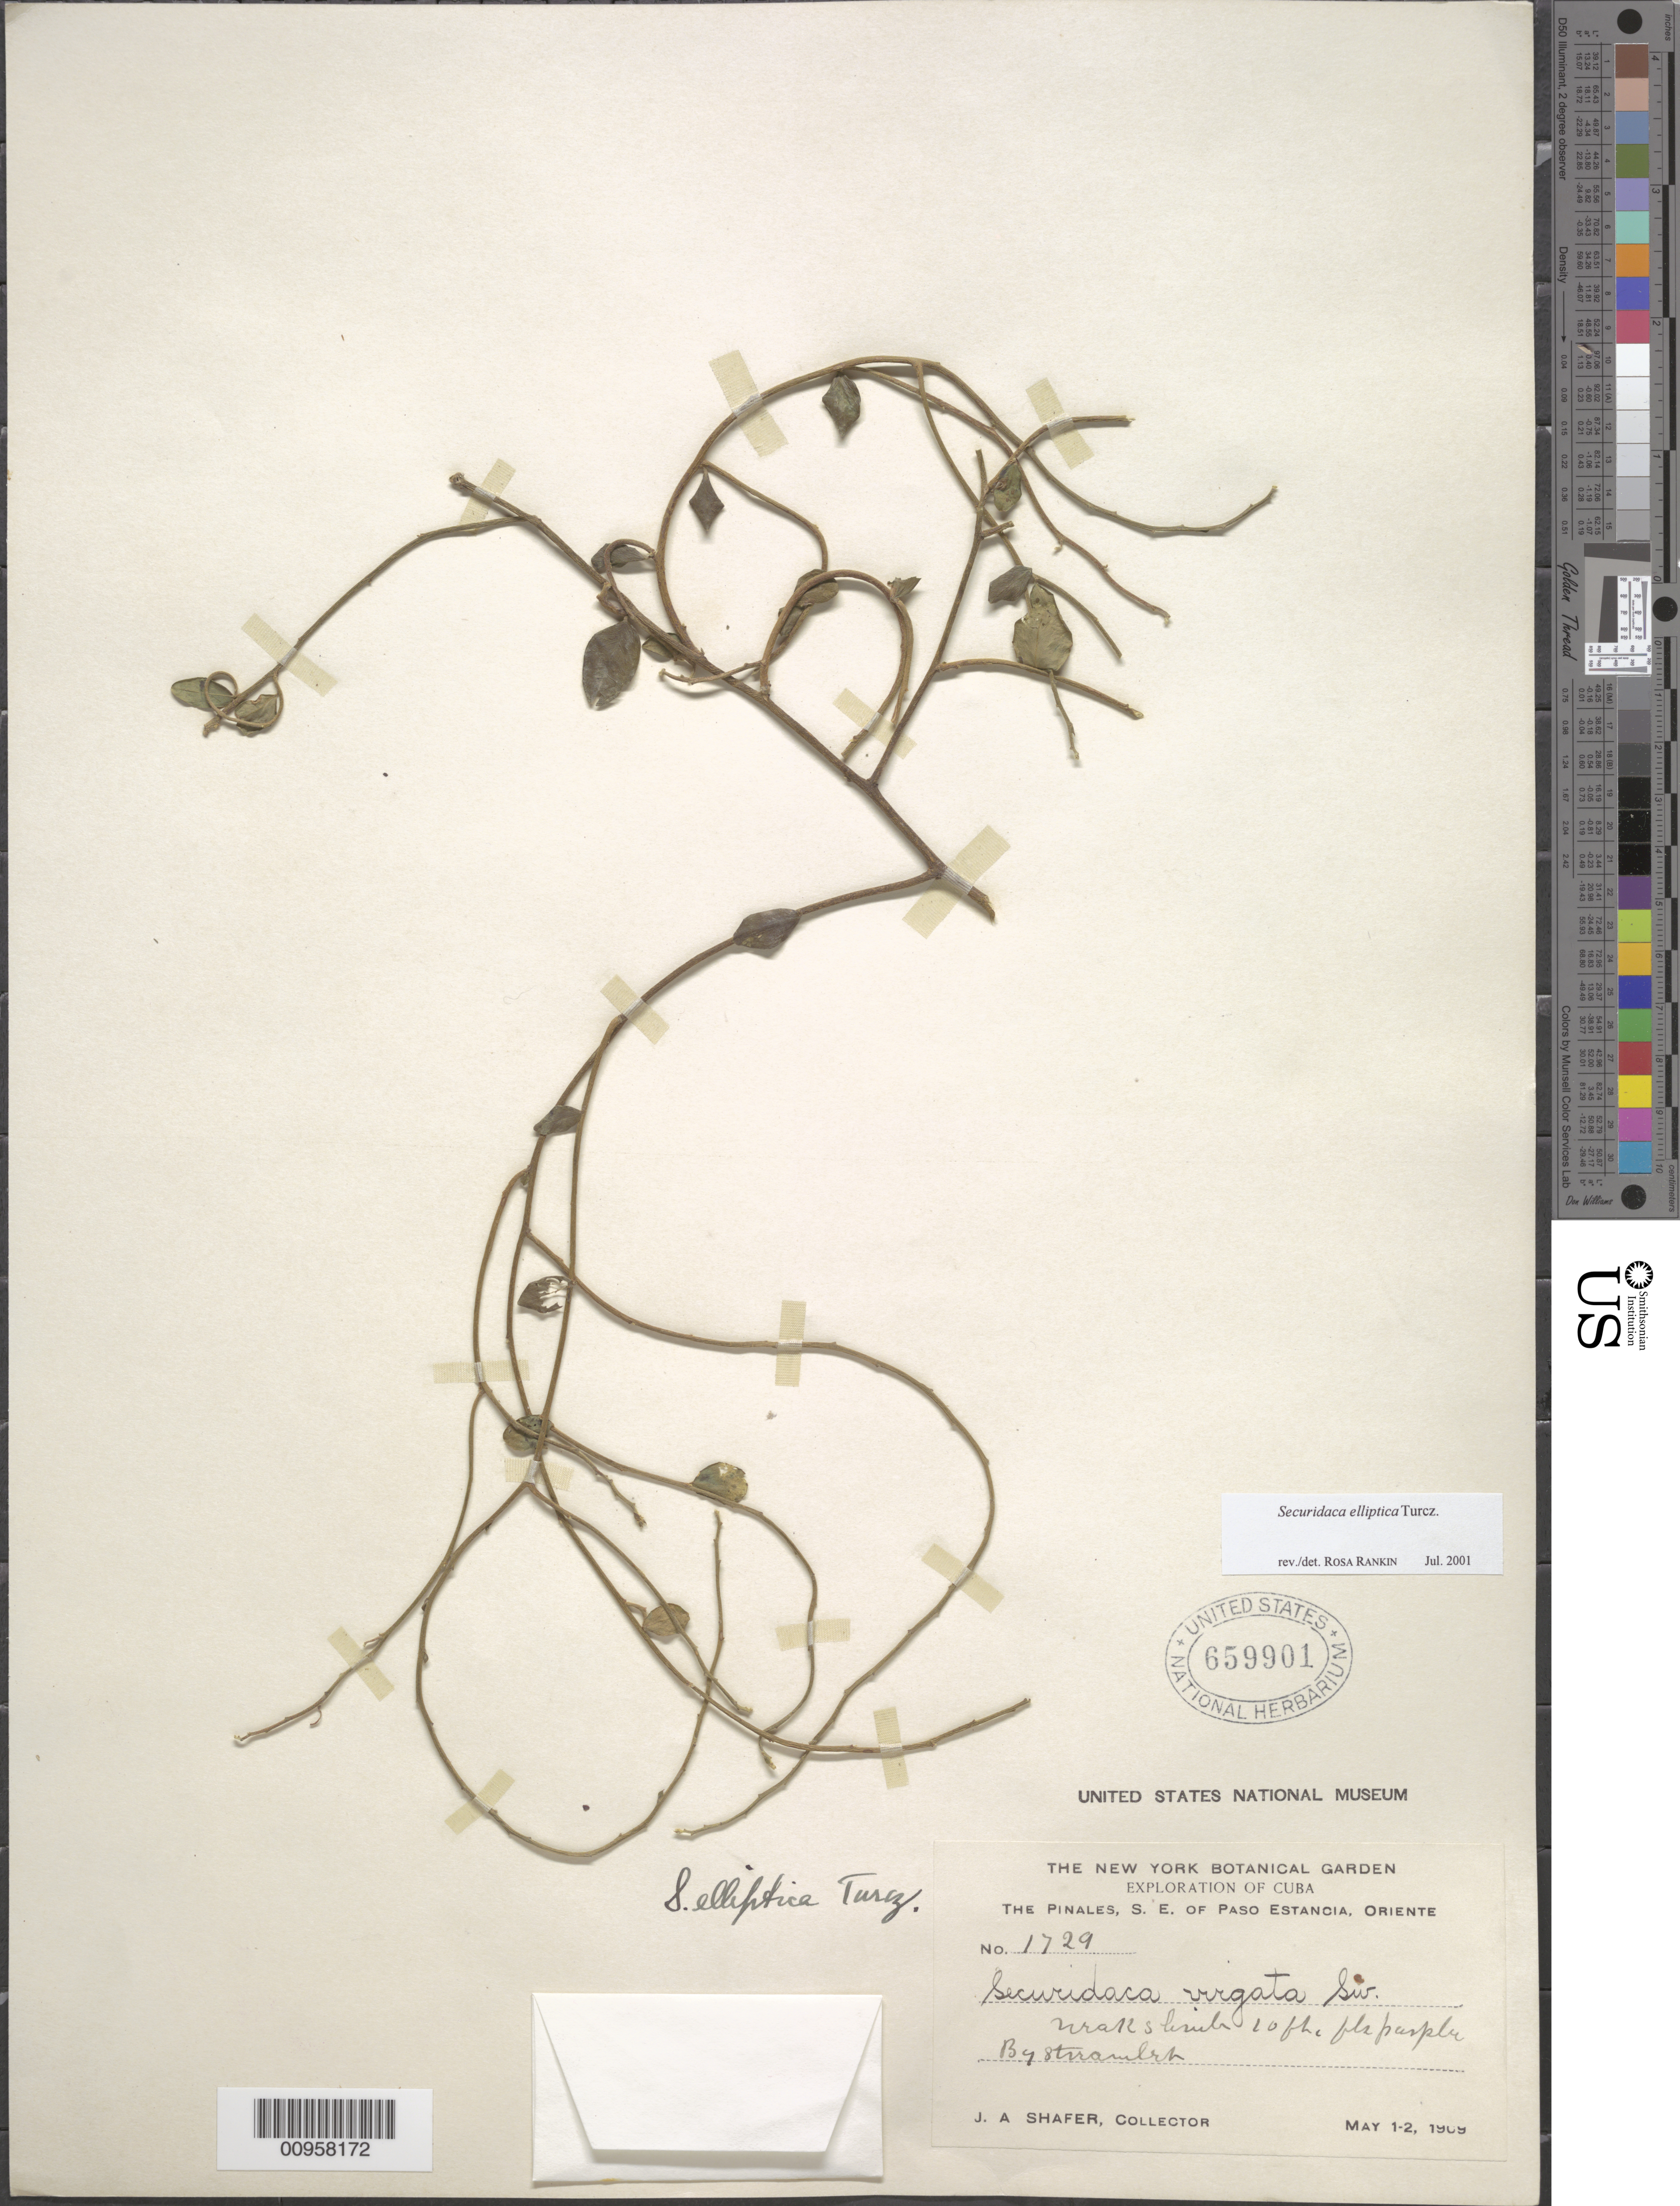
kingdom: Plantae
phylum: Tracheophyta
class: Magnoliopsida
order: Fabales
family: Polygalaceae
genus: Securidaca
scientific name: Securidaca elliptica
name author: Turcz.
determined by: Rankin Rodriguez, Rosa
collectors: J. A. Shafer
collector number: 1729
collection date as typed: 01 May 1909 to 02 May 1909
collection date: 1909-05-01/1909-05-02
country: Cuba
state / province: Granma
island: Cuba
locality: The Pinales, SE of Paso Estancia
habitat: By streamlet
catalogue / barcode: US 659901